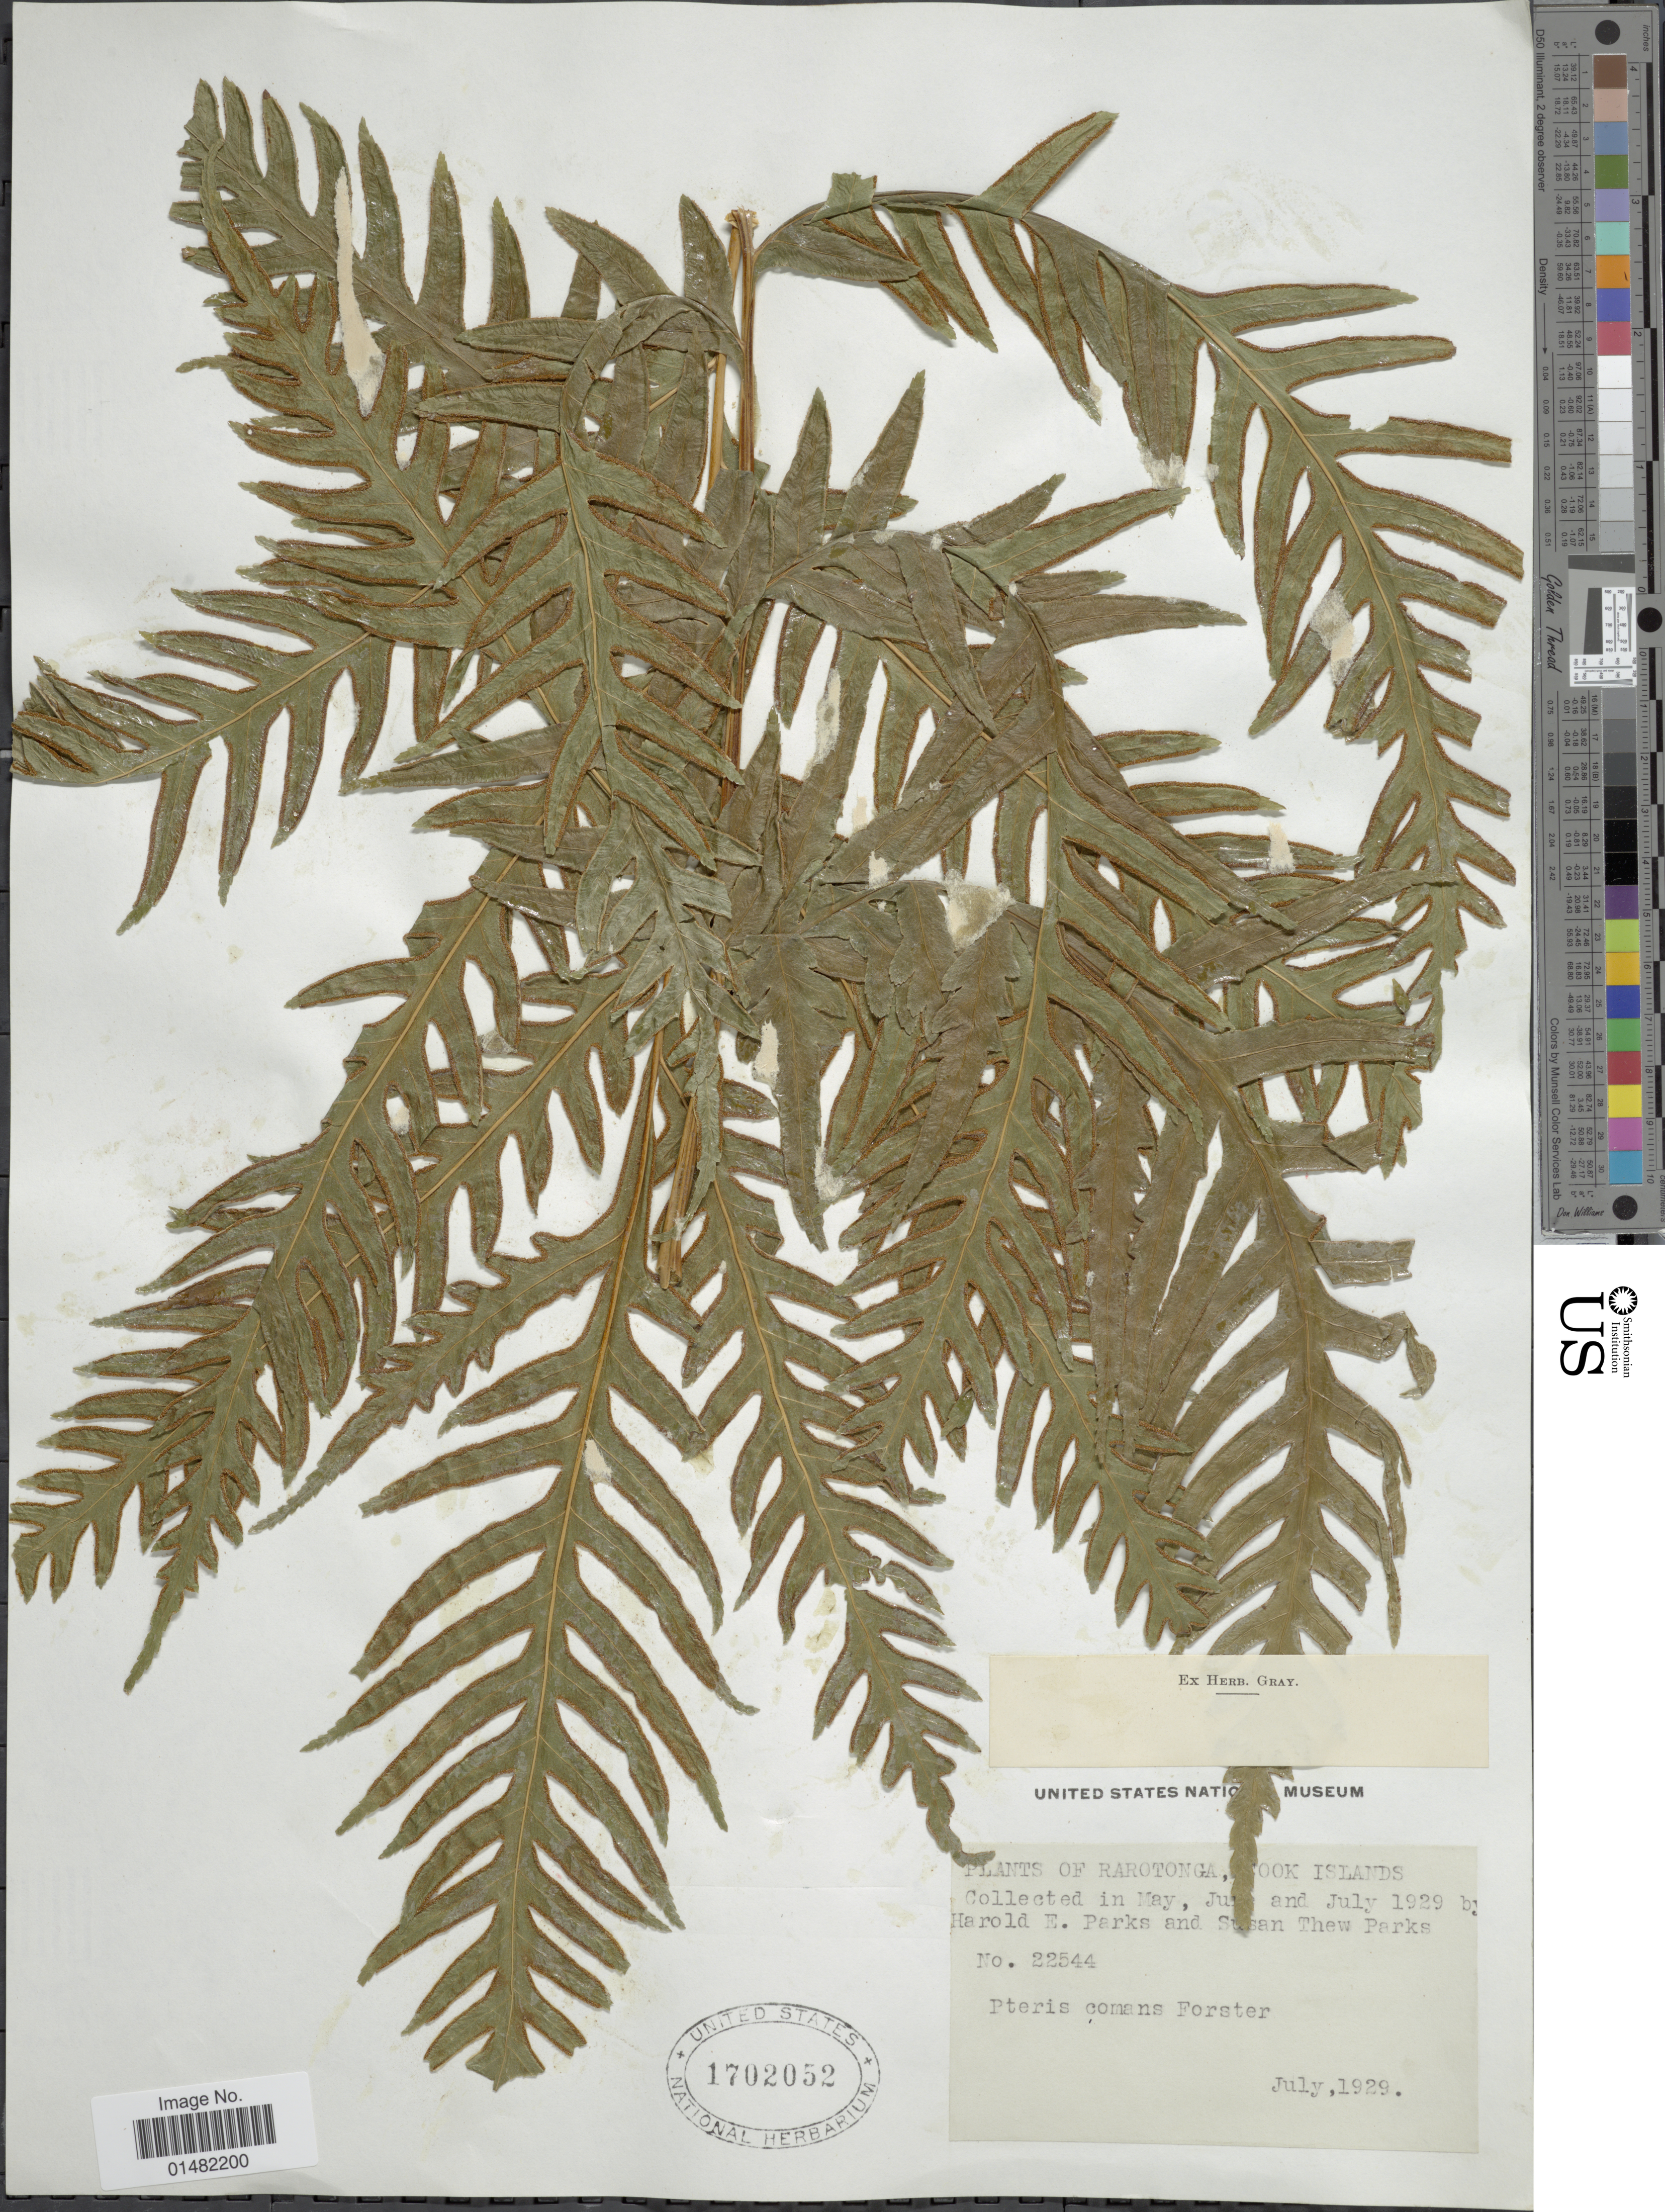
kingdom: Plantae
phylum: Tracheophyta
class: Polypodiopsida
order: Polypodiales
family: Pteridaceae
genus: Pteris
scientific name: Pteris comans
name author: G. Forst.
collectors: H. E. Parks & S. Parks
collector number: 22544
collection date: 1929-07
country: Cook Islands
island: Rarotonga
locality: Rarotonga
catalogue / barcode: US 1702052